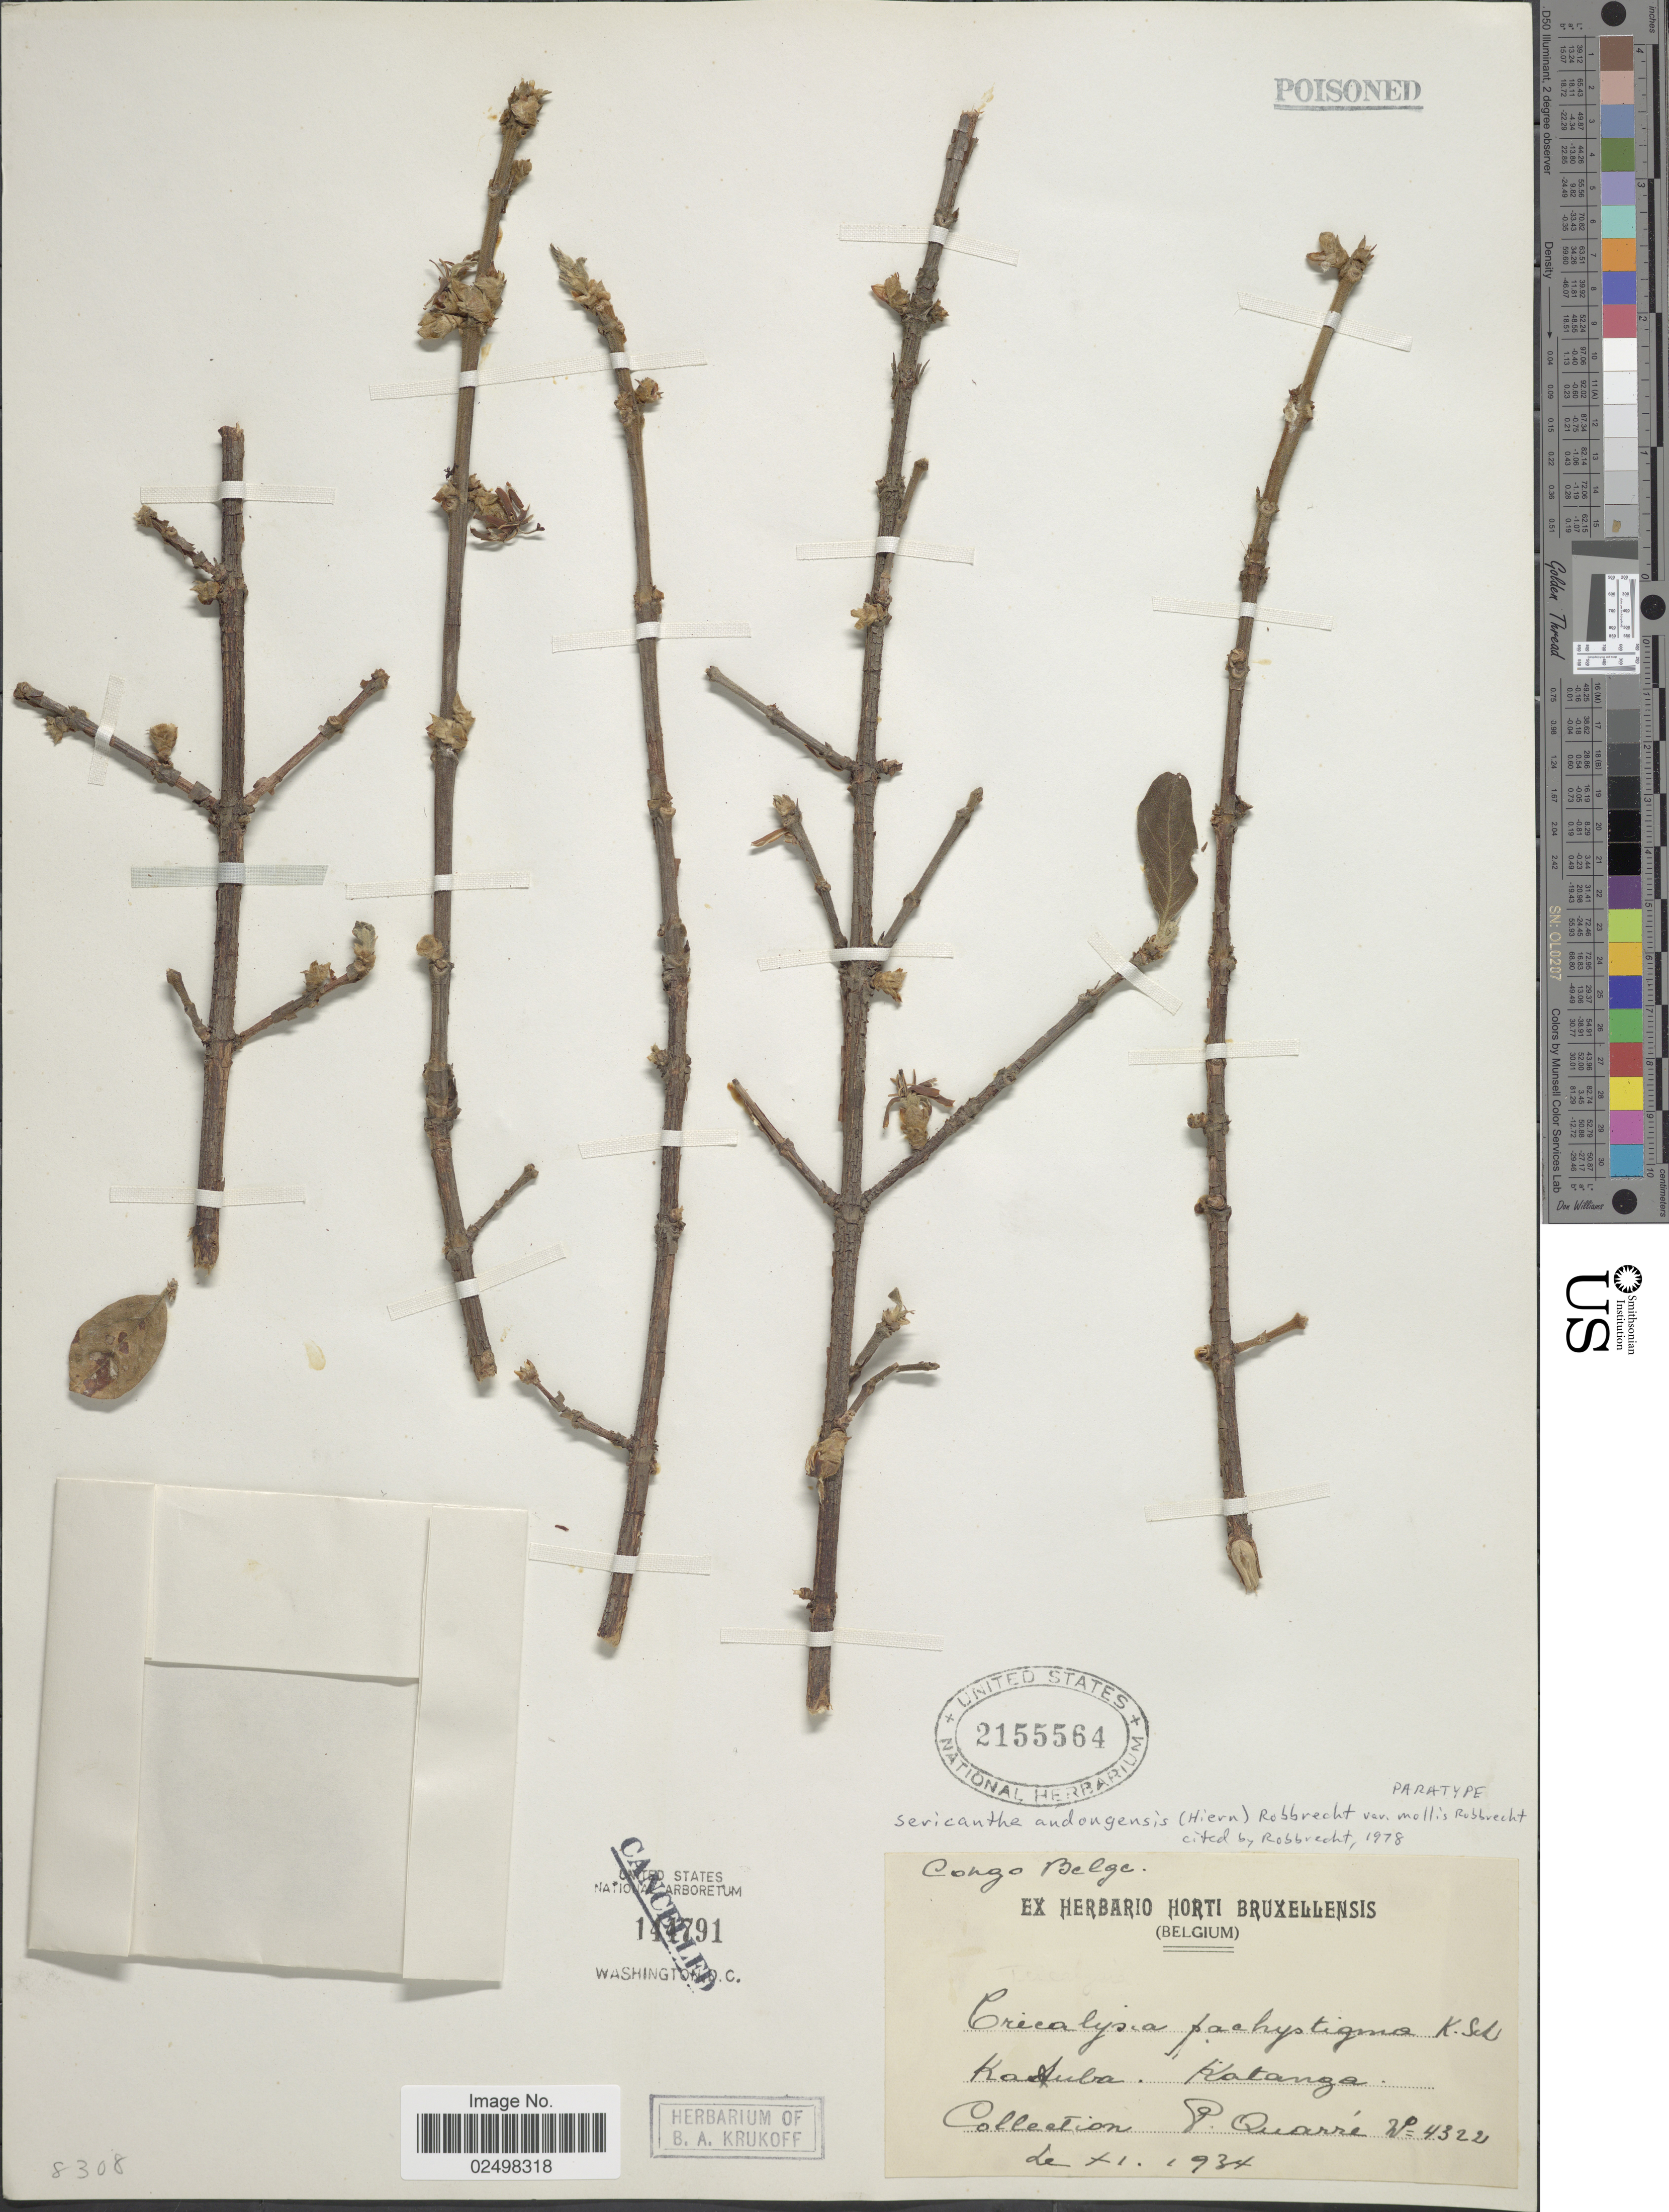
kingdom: Plantae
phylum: Tracheophyta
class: Magnoliopsida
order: Gentianales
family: Rubiaceae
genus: Sericanthe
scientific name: Sericanthe andongensis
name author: (Hiern) Robbr.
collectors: P. Quarre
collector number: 4322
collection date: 1934-11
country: Congo, Democratic Republic of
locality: Congo Belge. Katuba. Katanga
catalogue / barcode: US 2155564